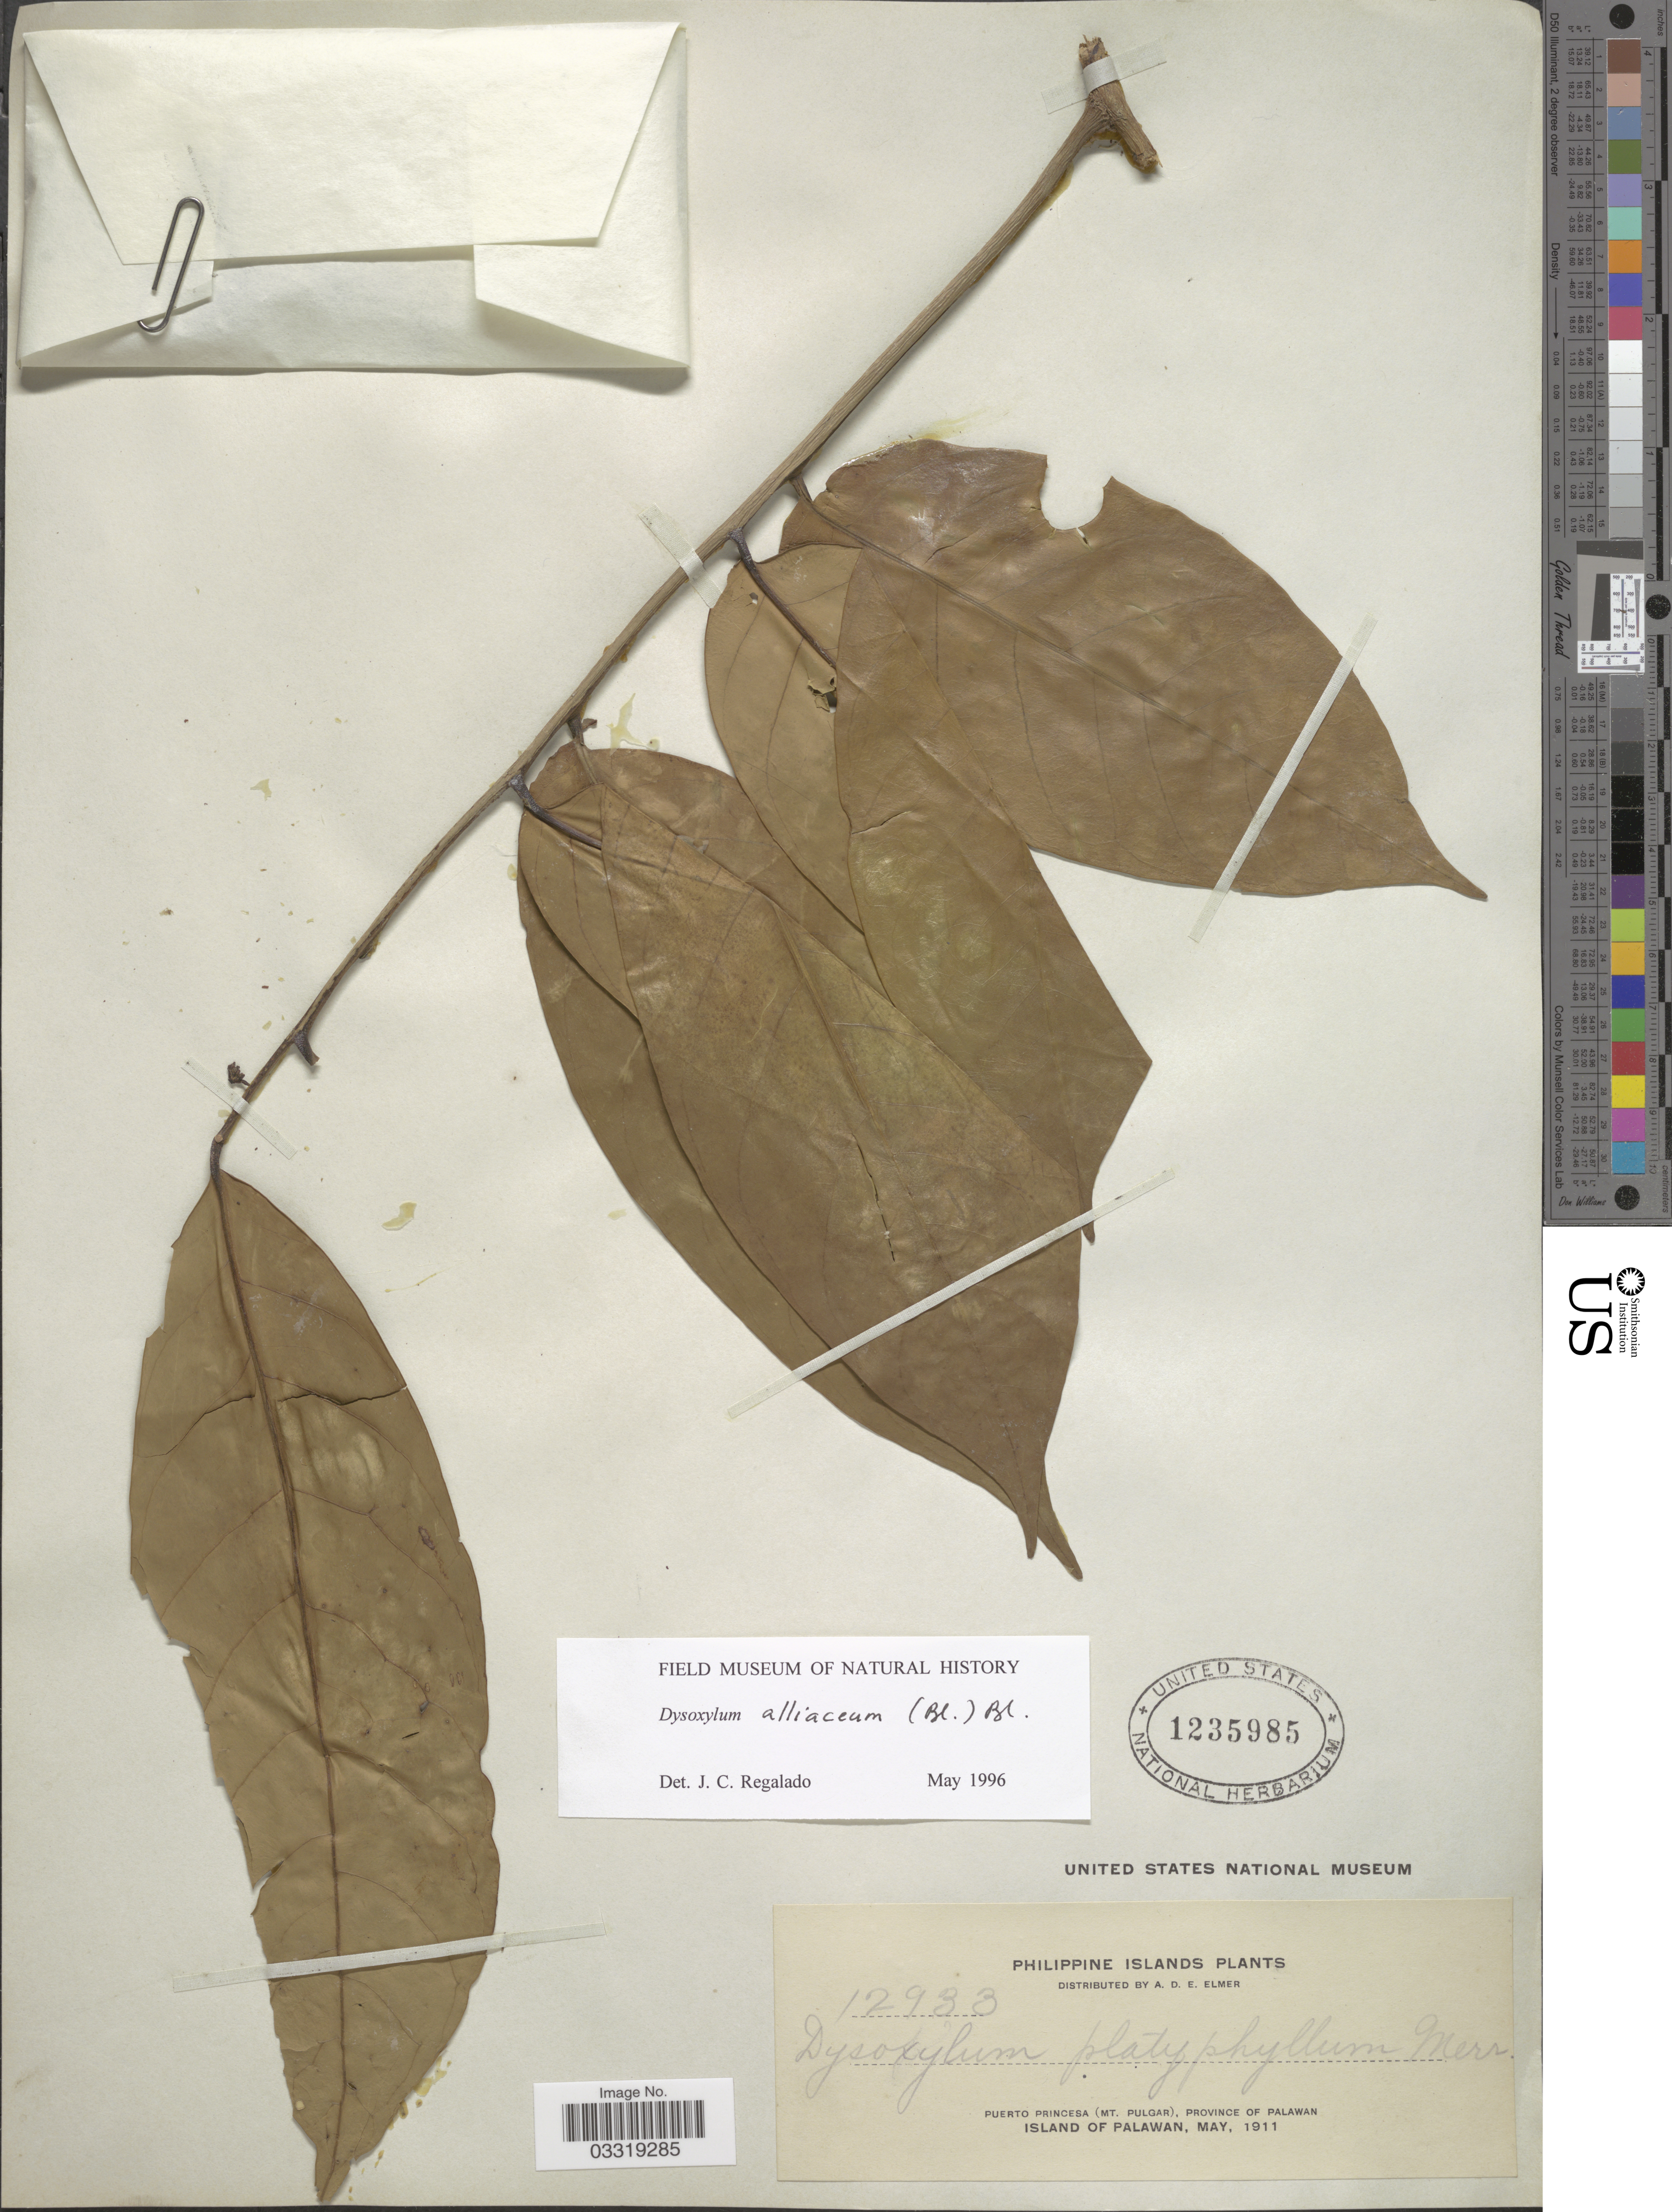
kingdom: Plantae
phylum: Tracheophyta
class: Magnoliopsida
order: Sapindales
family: Meliaceae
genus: Prasoxylon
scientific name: Prasoxylon alliaceum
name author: (Blume) M. Roem.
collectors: A. D. E. Elmer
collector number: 12933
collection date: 1911-05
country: Philippines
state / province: Mimaropa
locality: Puerto Princesa (Mt. Pulgar), Province of Palawan. Island of Palawan.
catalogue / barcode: US 1235985